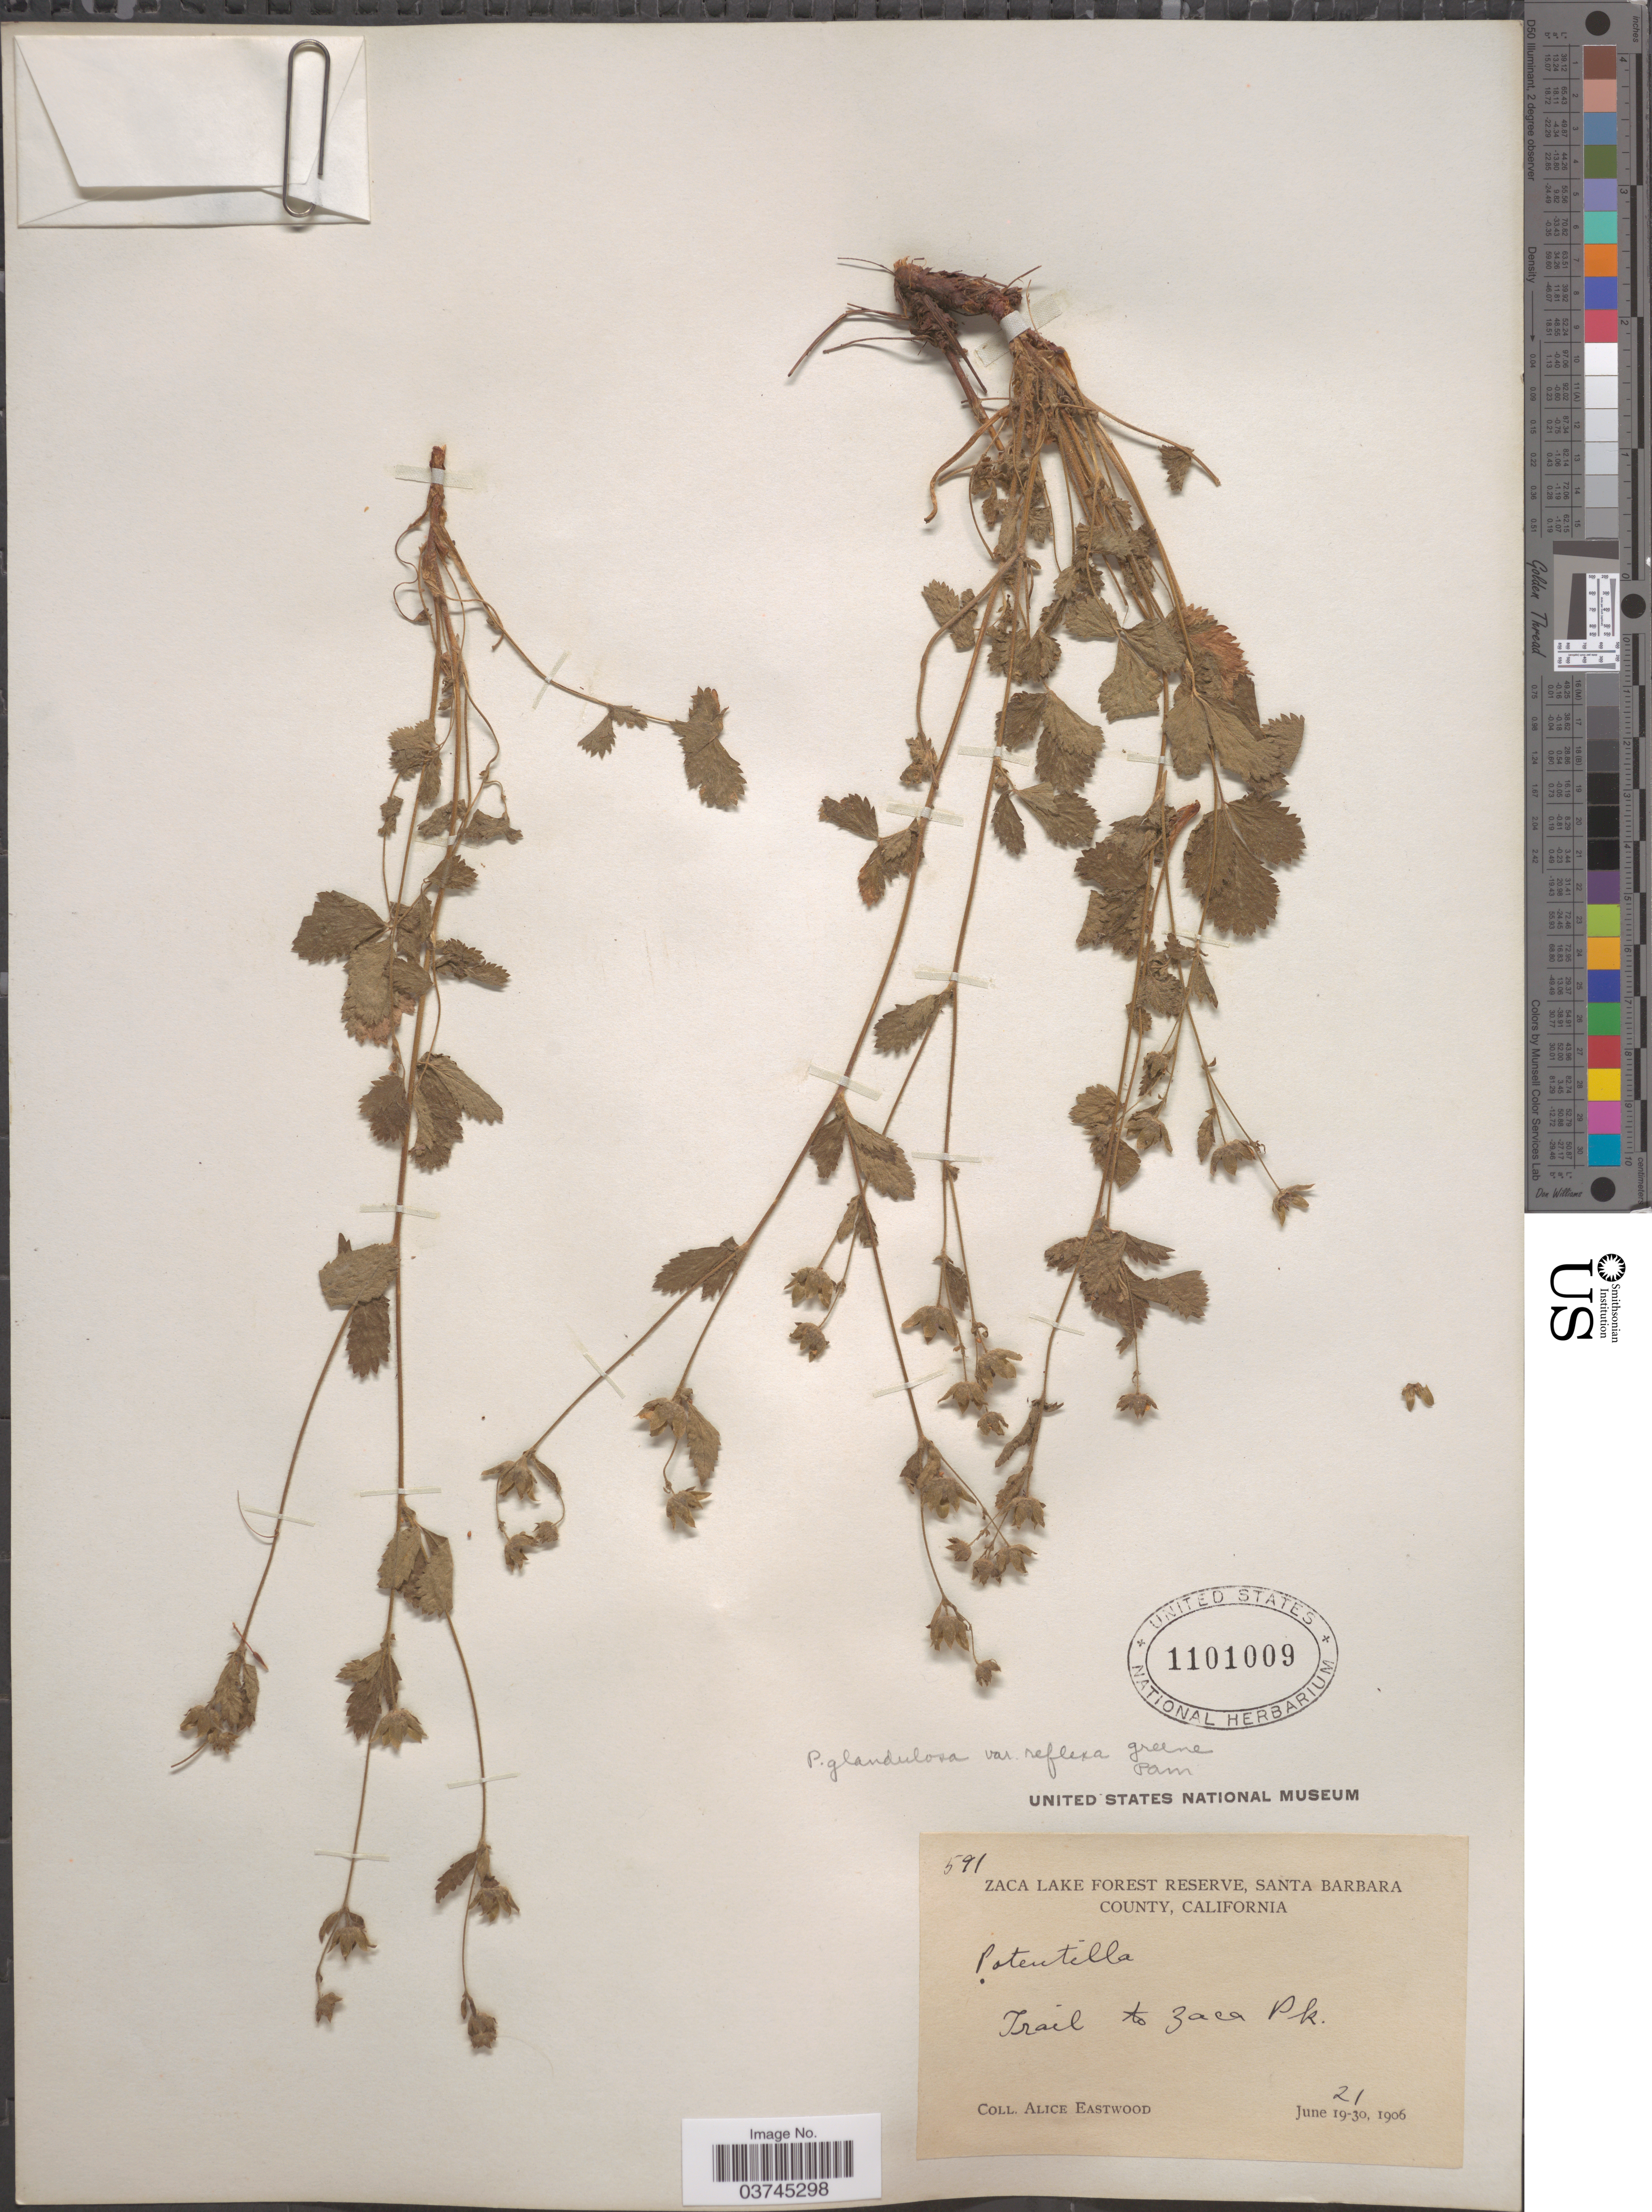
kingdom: Plantae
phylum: Tracheophyta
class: Magnoliopsida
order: Rosales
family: Rosaceae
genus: Drymocallis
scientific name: Drymocallis glandulosa subsp. reflexa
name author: (Greene) Soják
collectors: A. Eastwood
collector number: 591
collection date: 1906-06-21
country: United States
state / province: California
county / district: Santa Barbara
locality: Zaca Lake Forest Reserve, Santa Barbara County. Trail to Zaca Pk.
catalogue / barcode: US 1101009